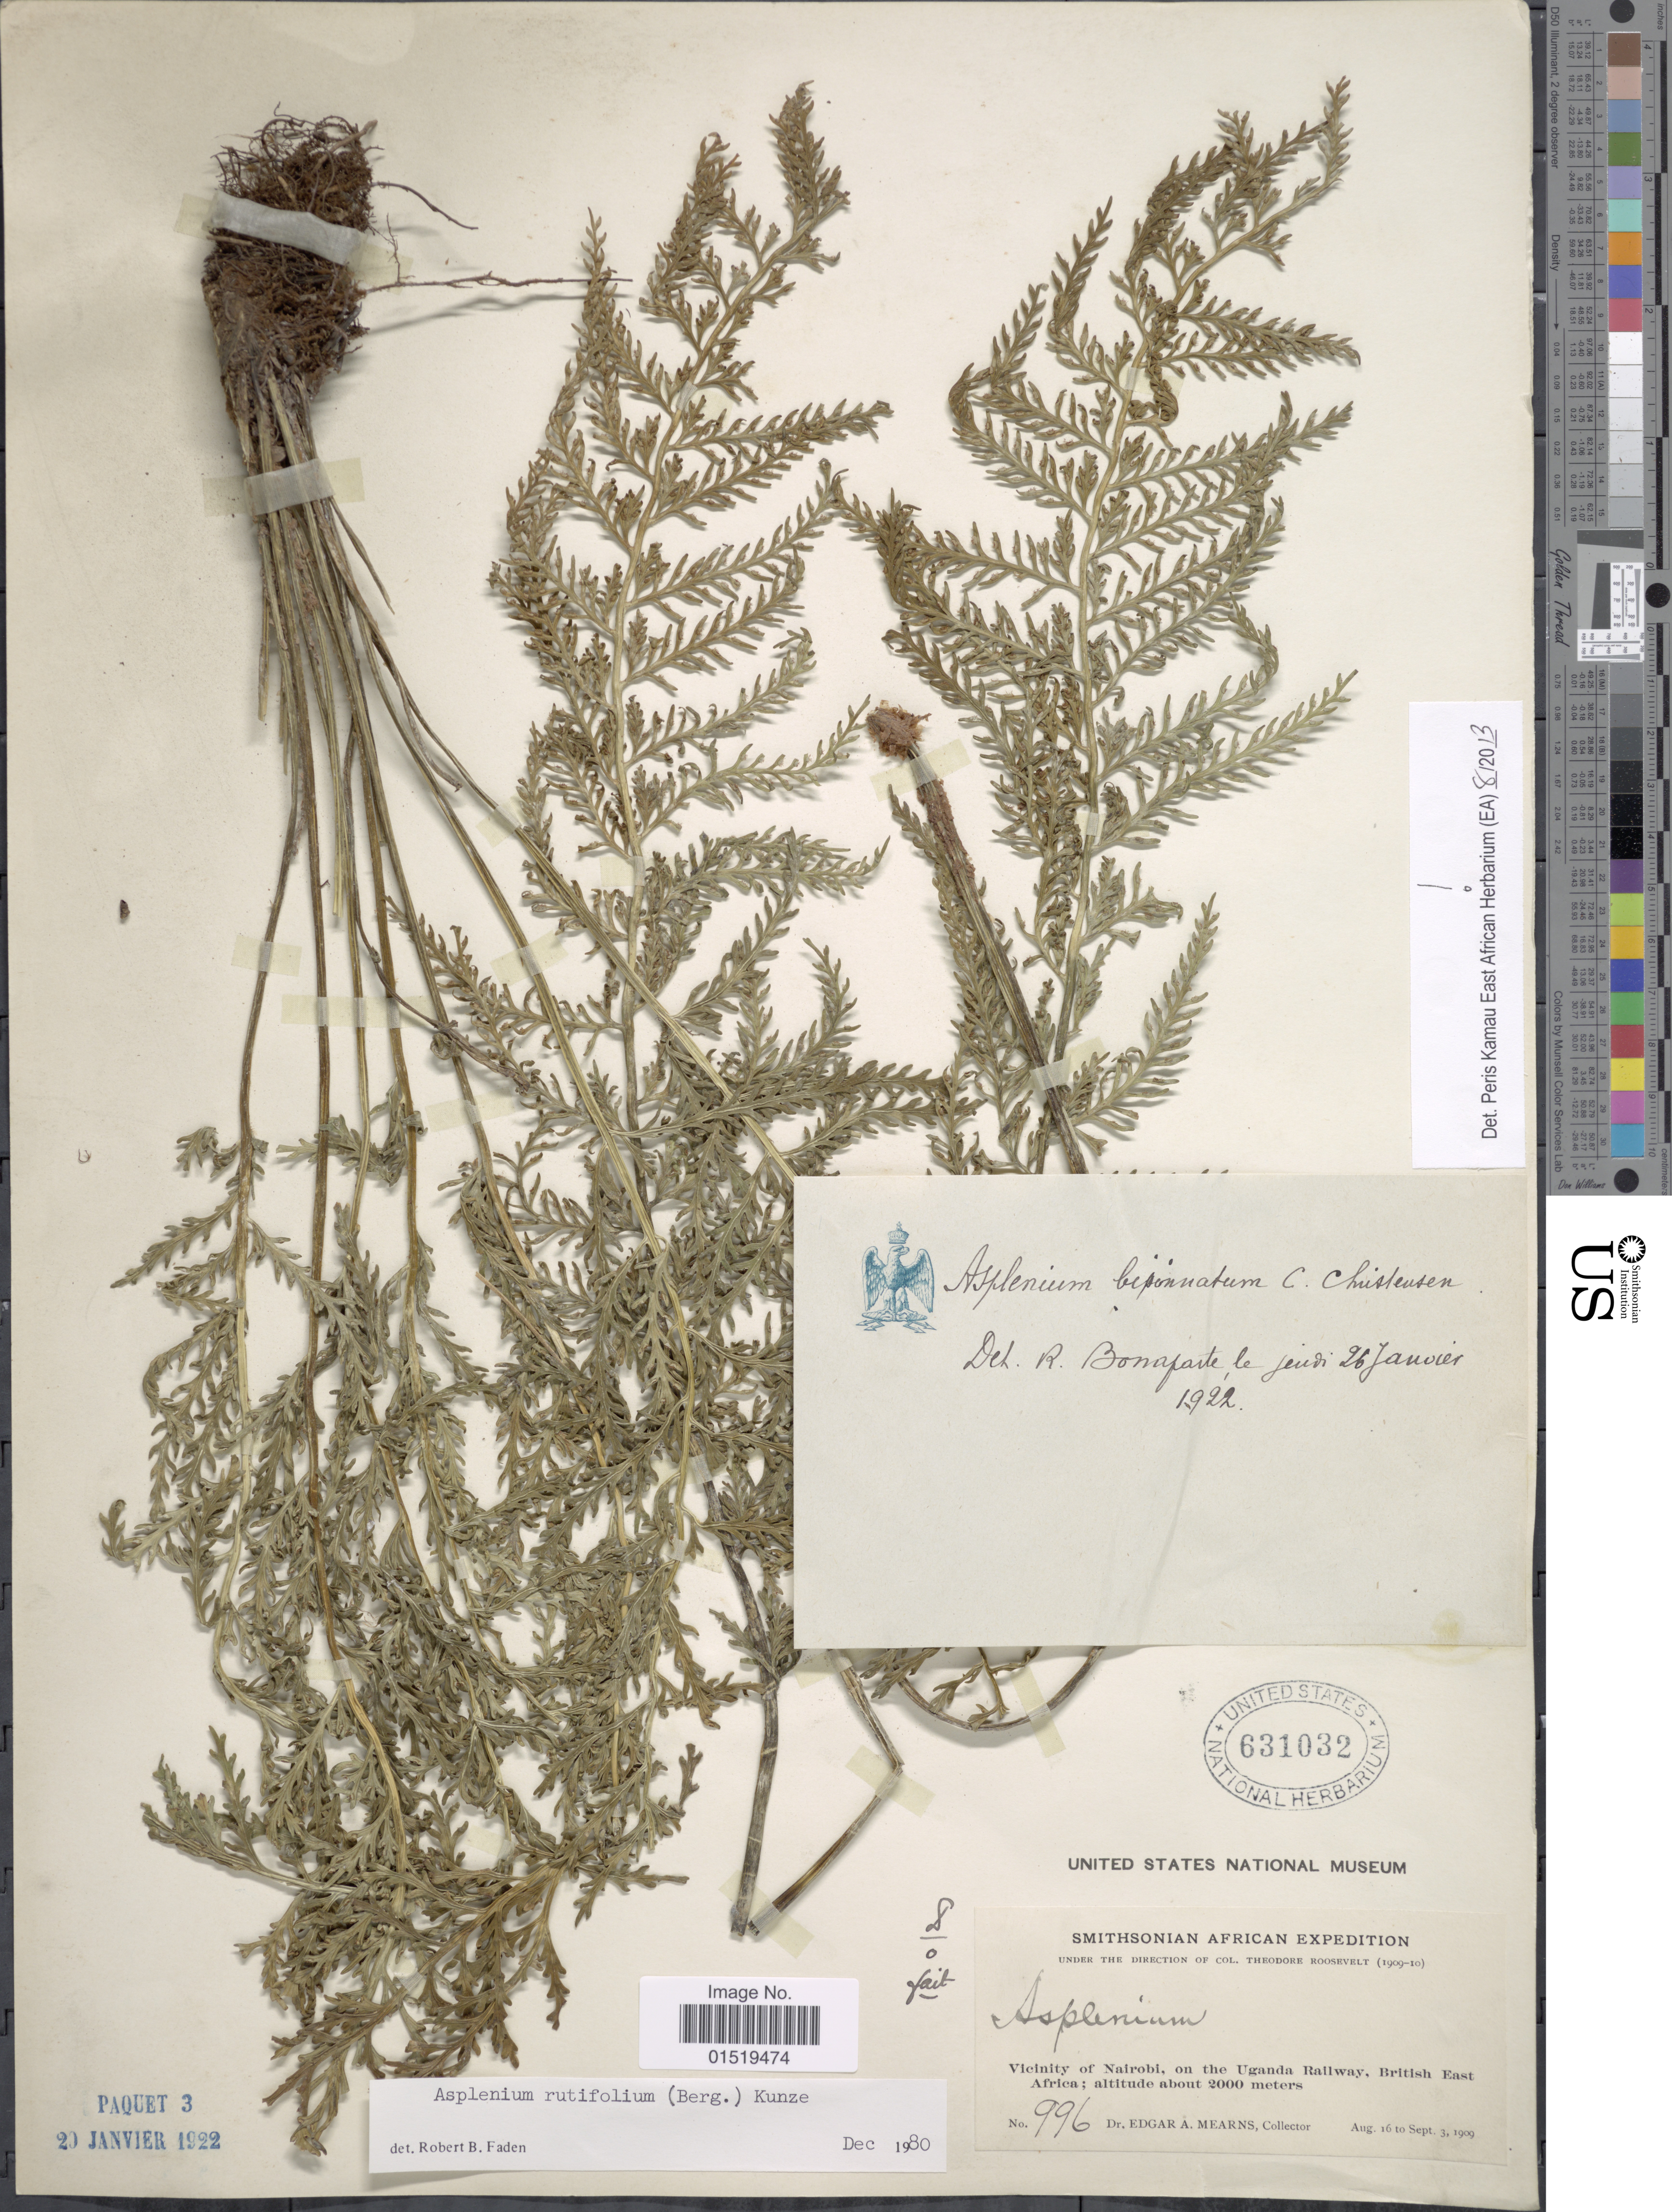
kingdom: Plantae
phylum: Tracheophyta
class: Polypodiopsida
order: Polypodiales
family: Aspleniaceae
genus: Asplenium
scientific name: Asplenium rutifolium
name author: (P.J. Bergius) Kunze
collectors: E. A. Mearns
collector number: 996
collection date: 1909-08-16/1909-09-03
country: Kenya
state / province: Nairobi Area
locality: Vicinity of Nairobi, on the Uganda Railway, British East Africa.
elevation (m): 2000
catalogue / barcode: US 631032